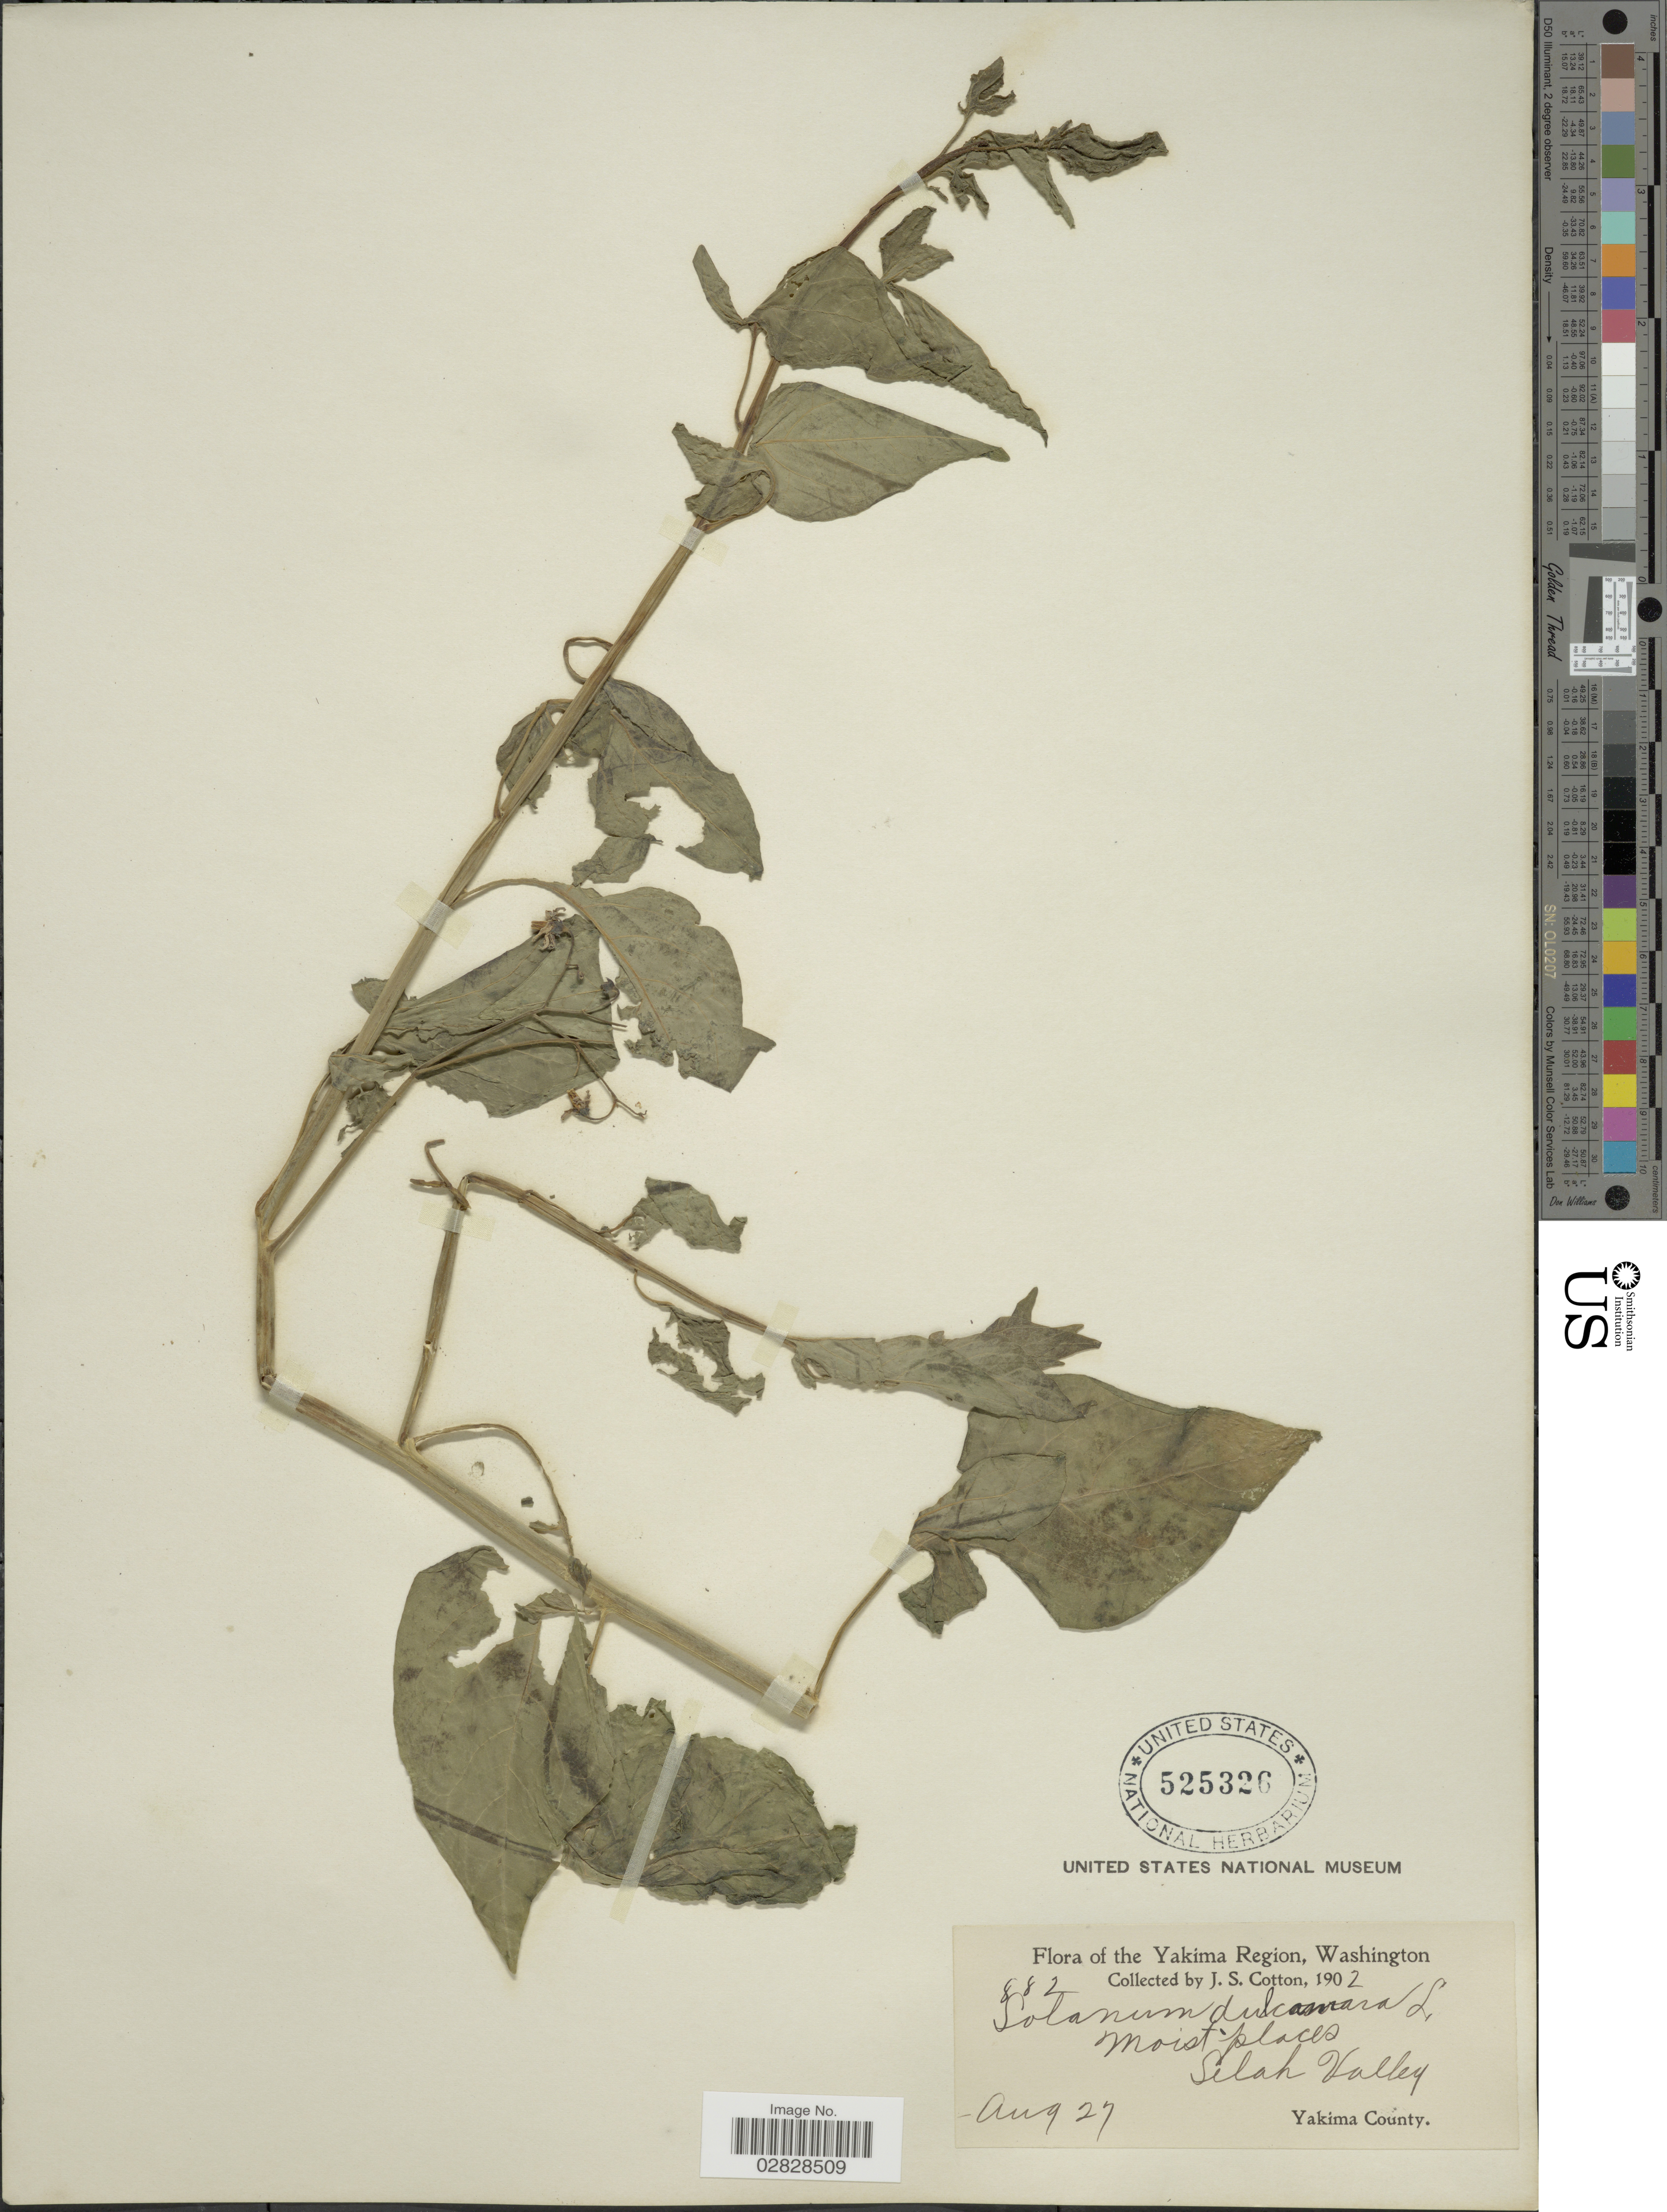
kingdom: Plantae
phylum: Tracheophyta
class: Magnoliopsida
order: Solanales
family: Solanaceae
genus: Solanum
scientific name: Solanum dulcamara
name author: L.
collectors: J. S. Cotton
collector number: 882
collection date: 1902-08-27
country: United States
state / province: Washington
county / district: Yakima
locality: The Yakima Region. Silah Valley. Yakima County.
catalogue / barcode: US 525326